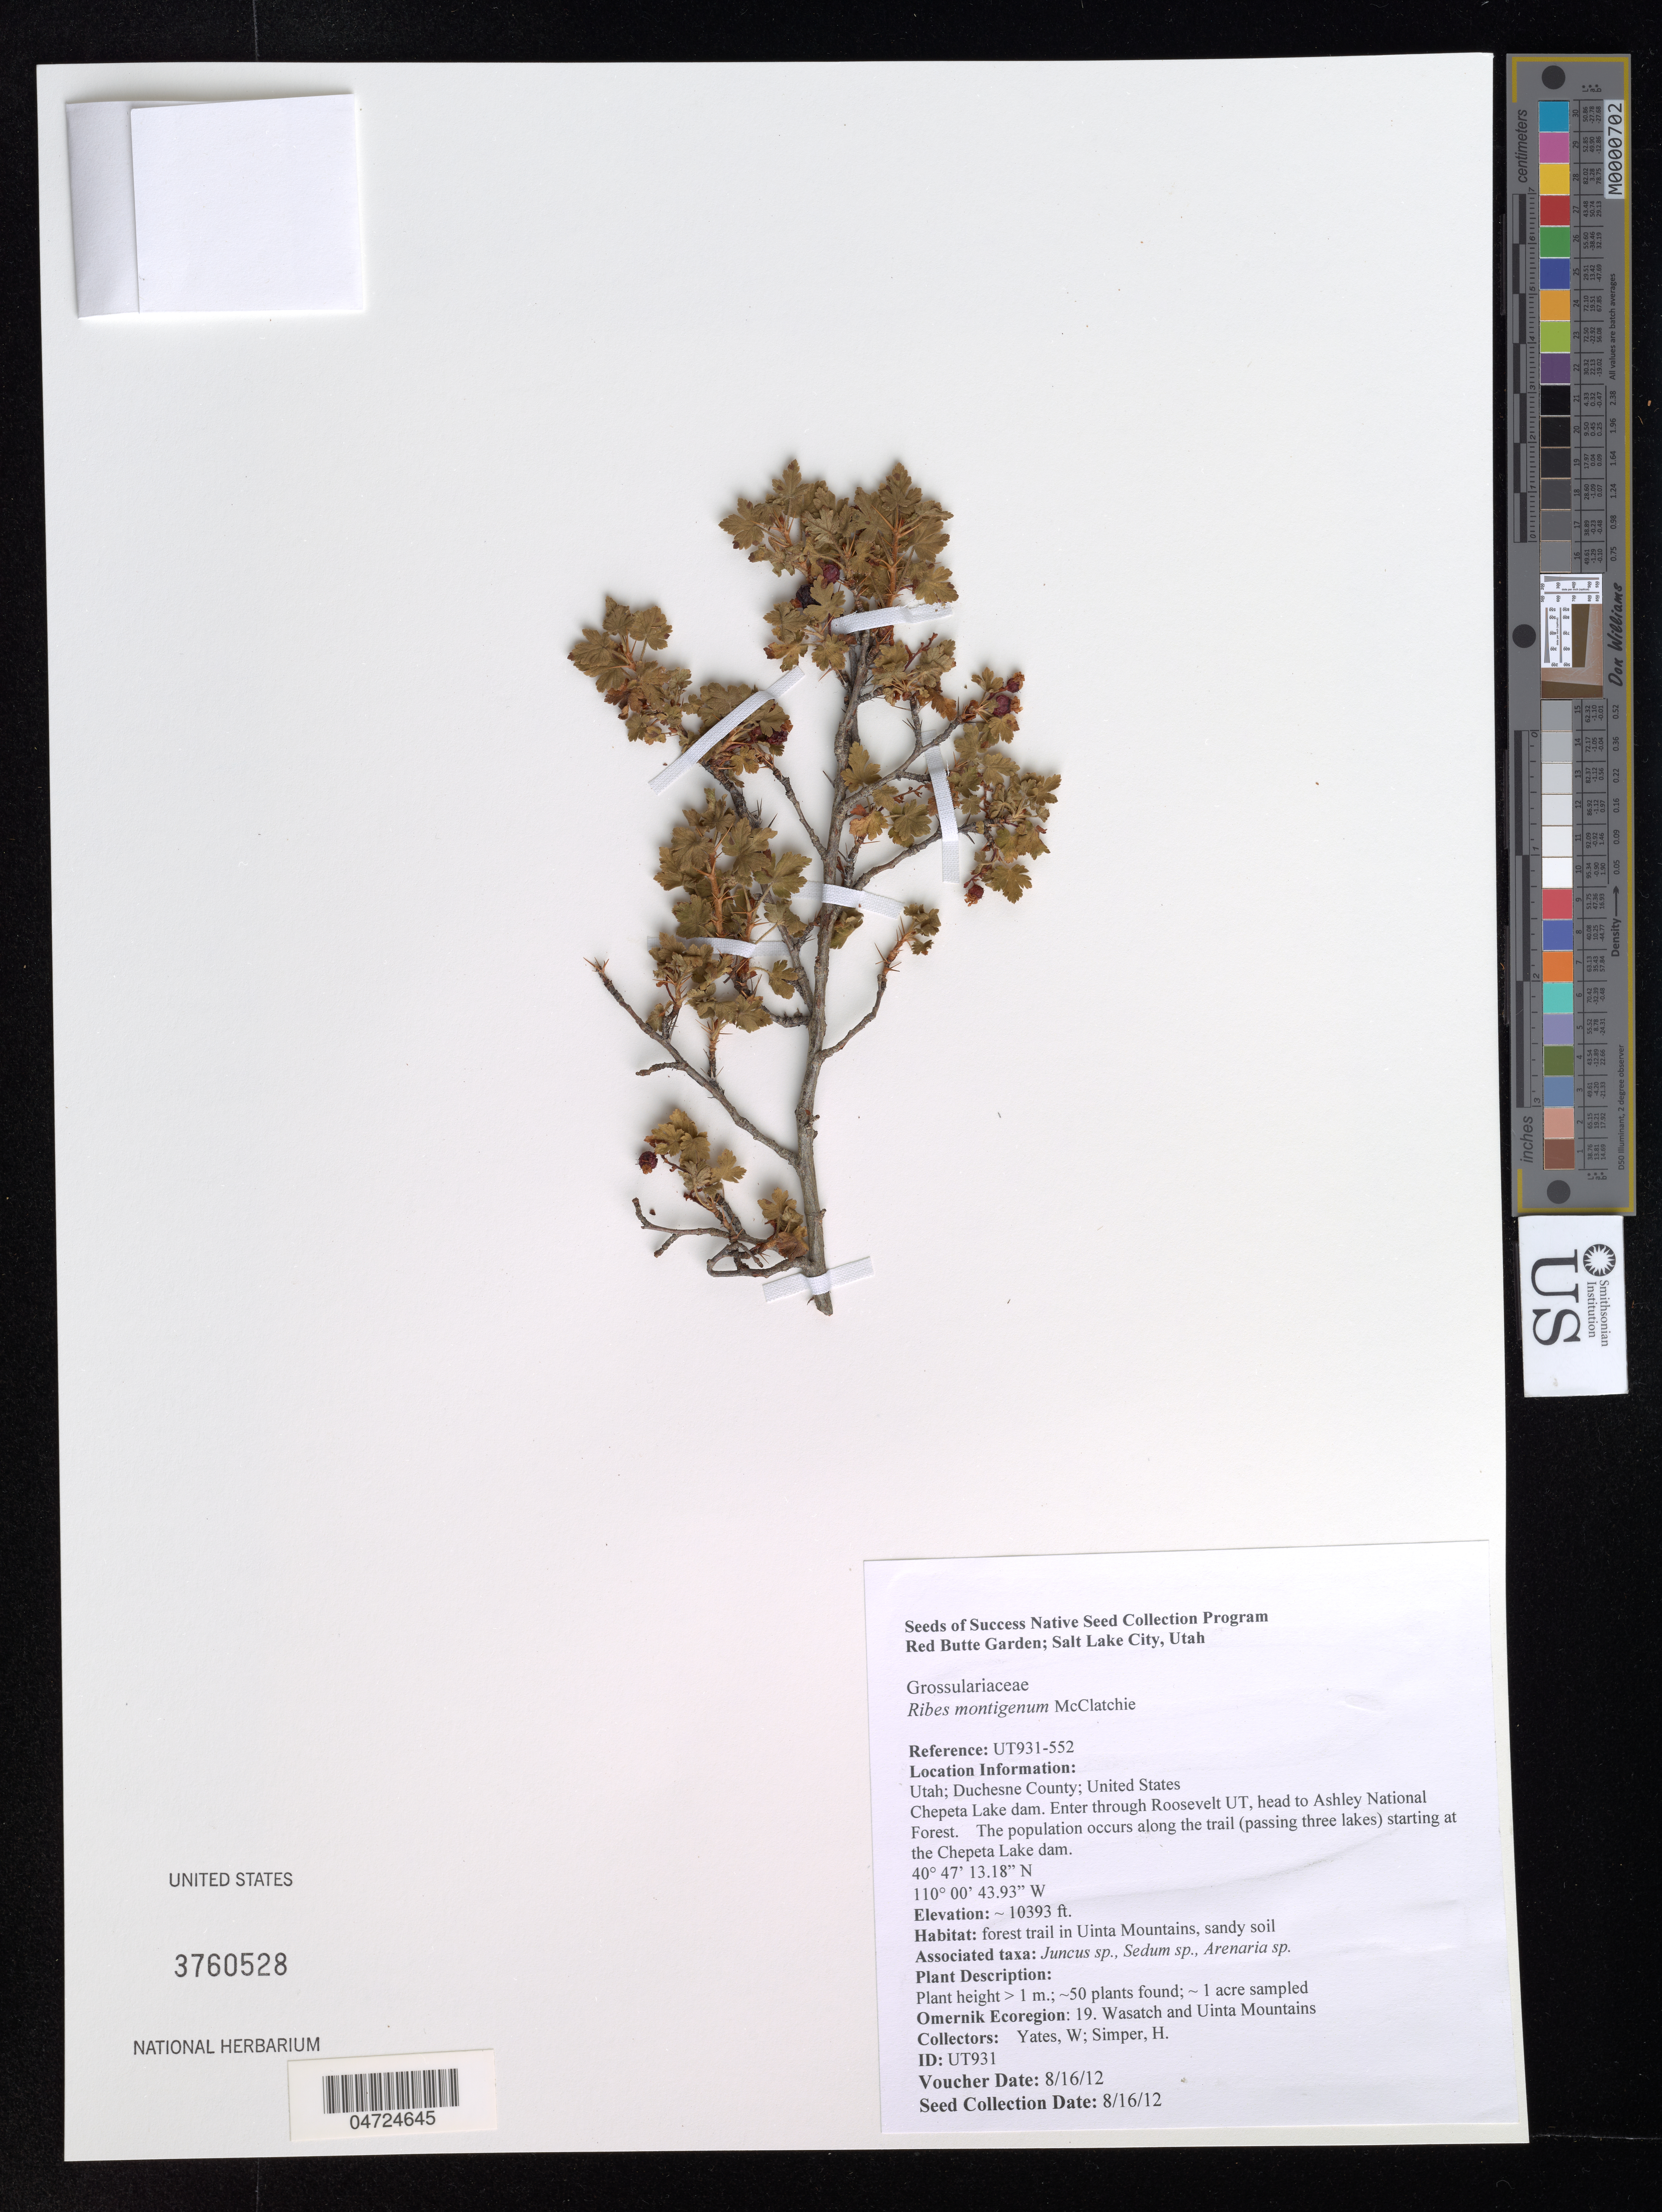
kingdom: Plantae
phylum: Tracheophyta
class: Magnoliopsida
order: Saxifragales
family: Grossulariaceae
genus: Ribes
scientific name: Ribes montigenum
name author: McClatchie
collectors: W. Yates & H. Simper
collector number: UT931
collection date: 2012-08-16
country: United States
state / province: Utah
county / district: Duchesne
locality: Duchesne County. Chepeta Lake dam. Enter through Roosevelt UT, head to Ashley National Forest. The population occurs along the trail (passing three lakes) starting at the Chepeta Lake dam. Forest trail in Uinta Mountains. Omernik Ecoregion: 19. Wasatch and Uinta Mountains.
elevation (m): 3168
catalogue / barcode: US 3760528